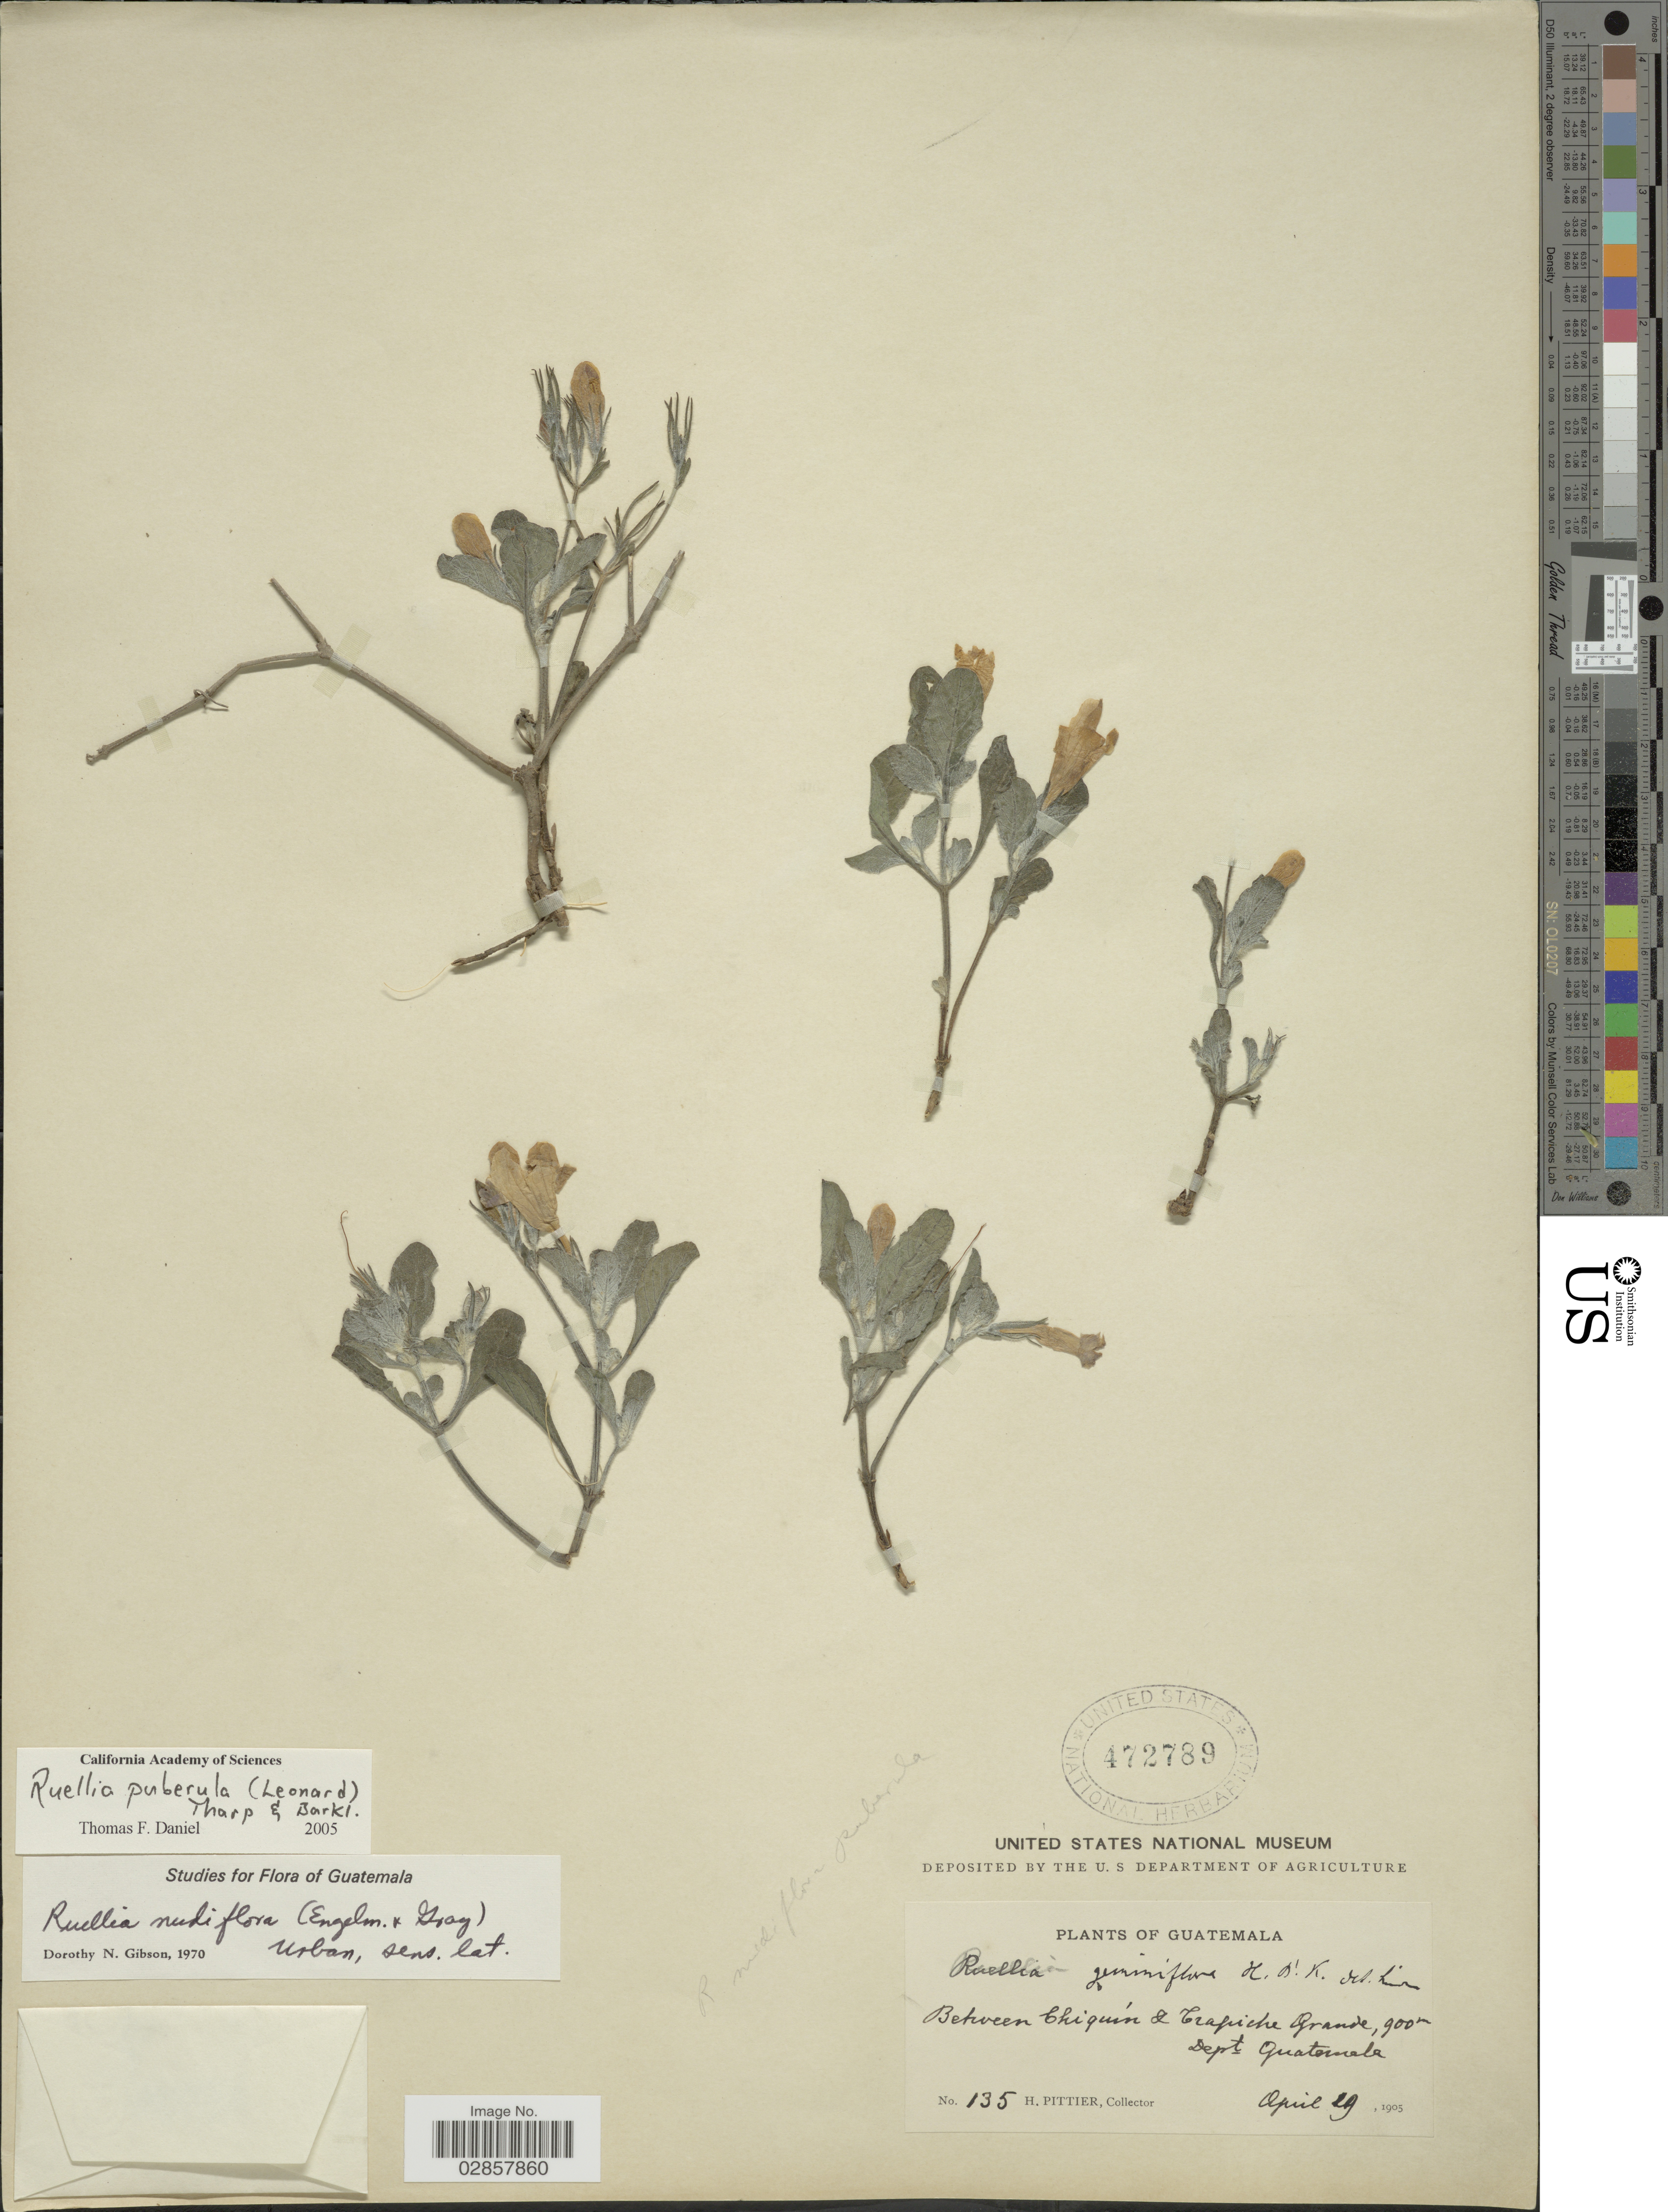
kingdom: Plantae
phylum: Tracheophyta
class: Magnoliopsida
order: Lamiales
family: Acanthaceae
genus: Ruellia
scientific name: Ruellia nudiflora var. puberula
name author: Leonard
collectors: H. F. Pittier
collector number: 135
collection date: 1905-04-29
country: Guatemala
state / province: Guatemala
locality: Between Chiquín & Trapiche Grande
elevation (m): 900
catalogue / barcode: US 472789